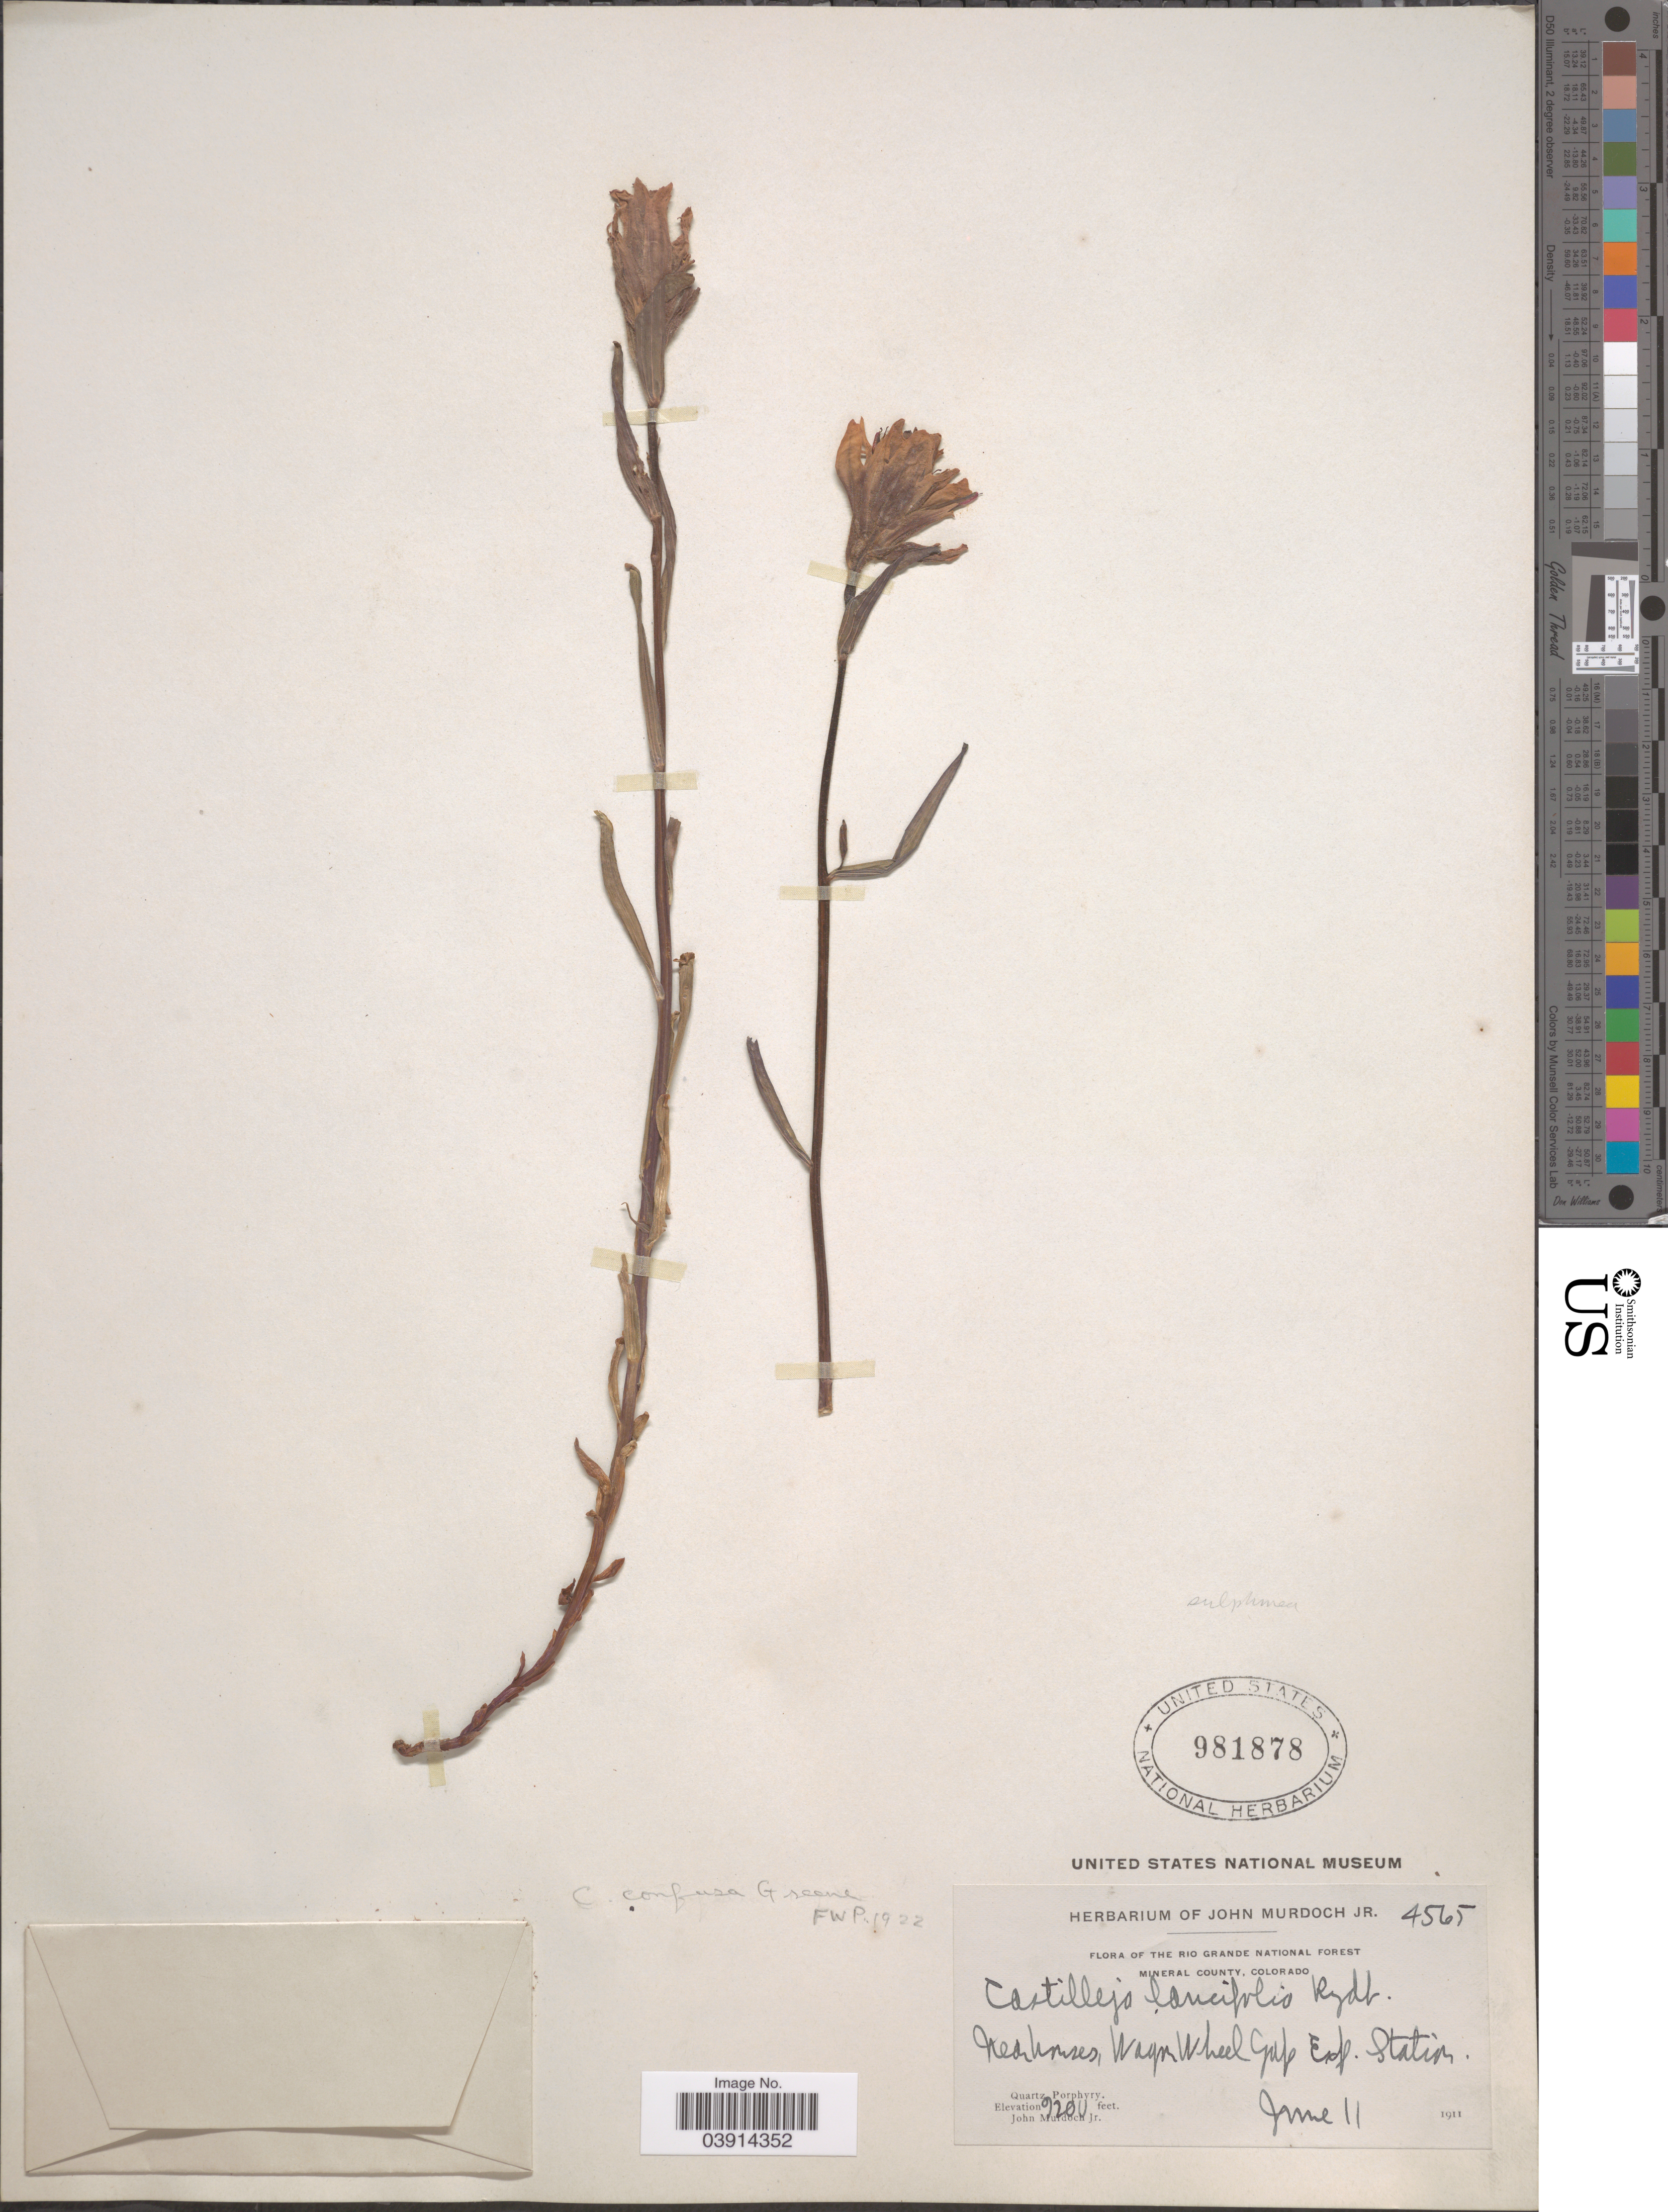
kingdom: Plantae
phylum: Tracheophyta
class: Magnoliopsida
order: Lamiales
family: Orobanchaceae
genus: Castilleja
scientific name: Castilleja sulphurea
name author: Rydb.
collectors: J. Murdoch Jr.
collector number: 4565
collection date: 1911-06-11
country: United States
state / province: Colorado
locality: The Rio Grande National Forest. Mineral County. Near houses, Wagon Wheel Gap Exp. Station.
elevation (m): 2804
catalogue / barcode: US 981878